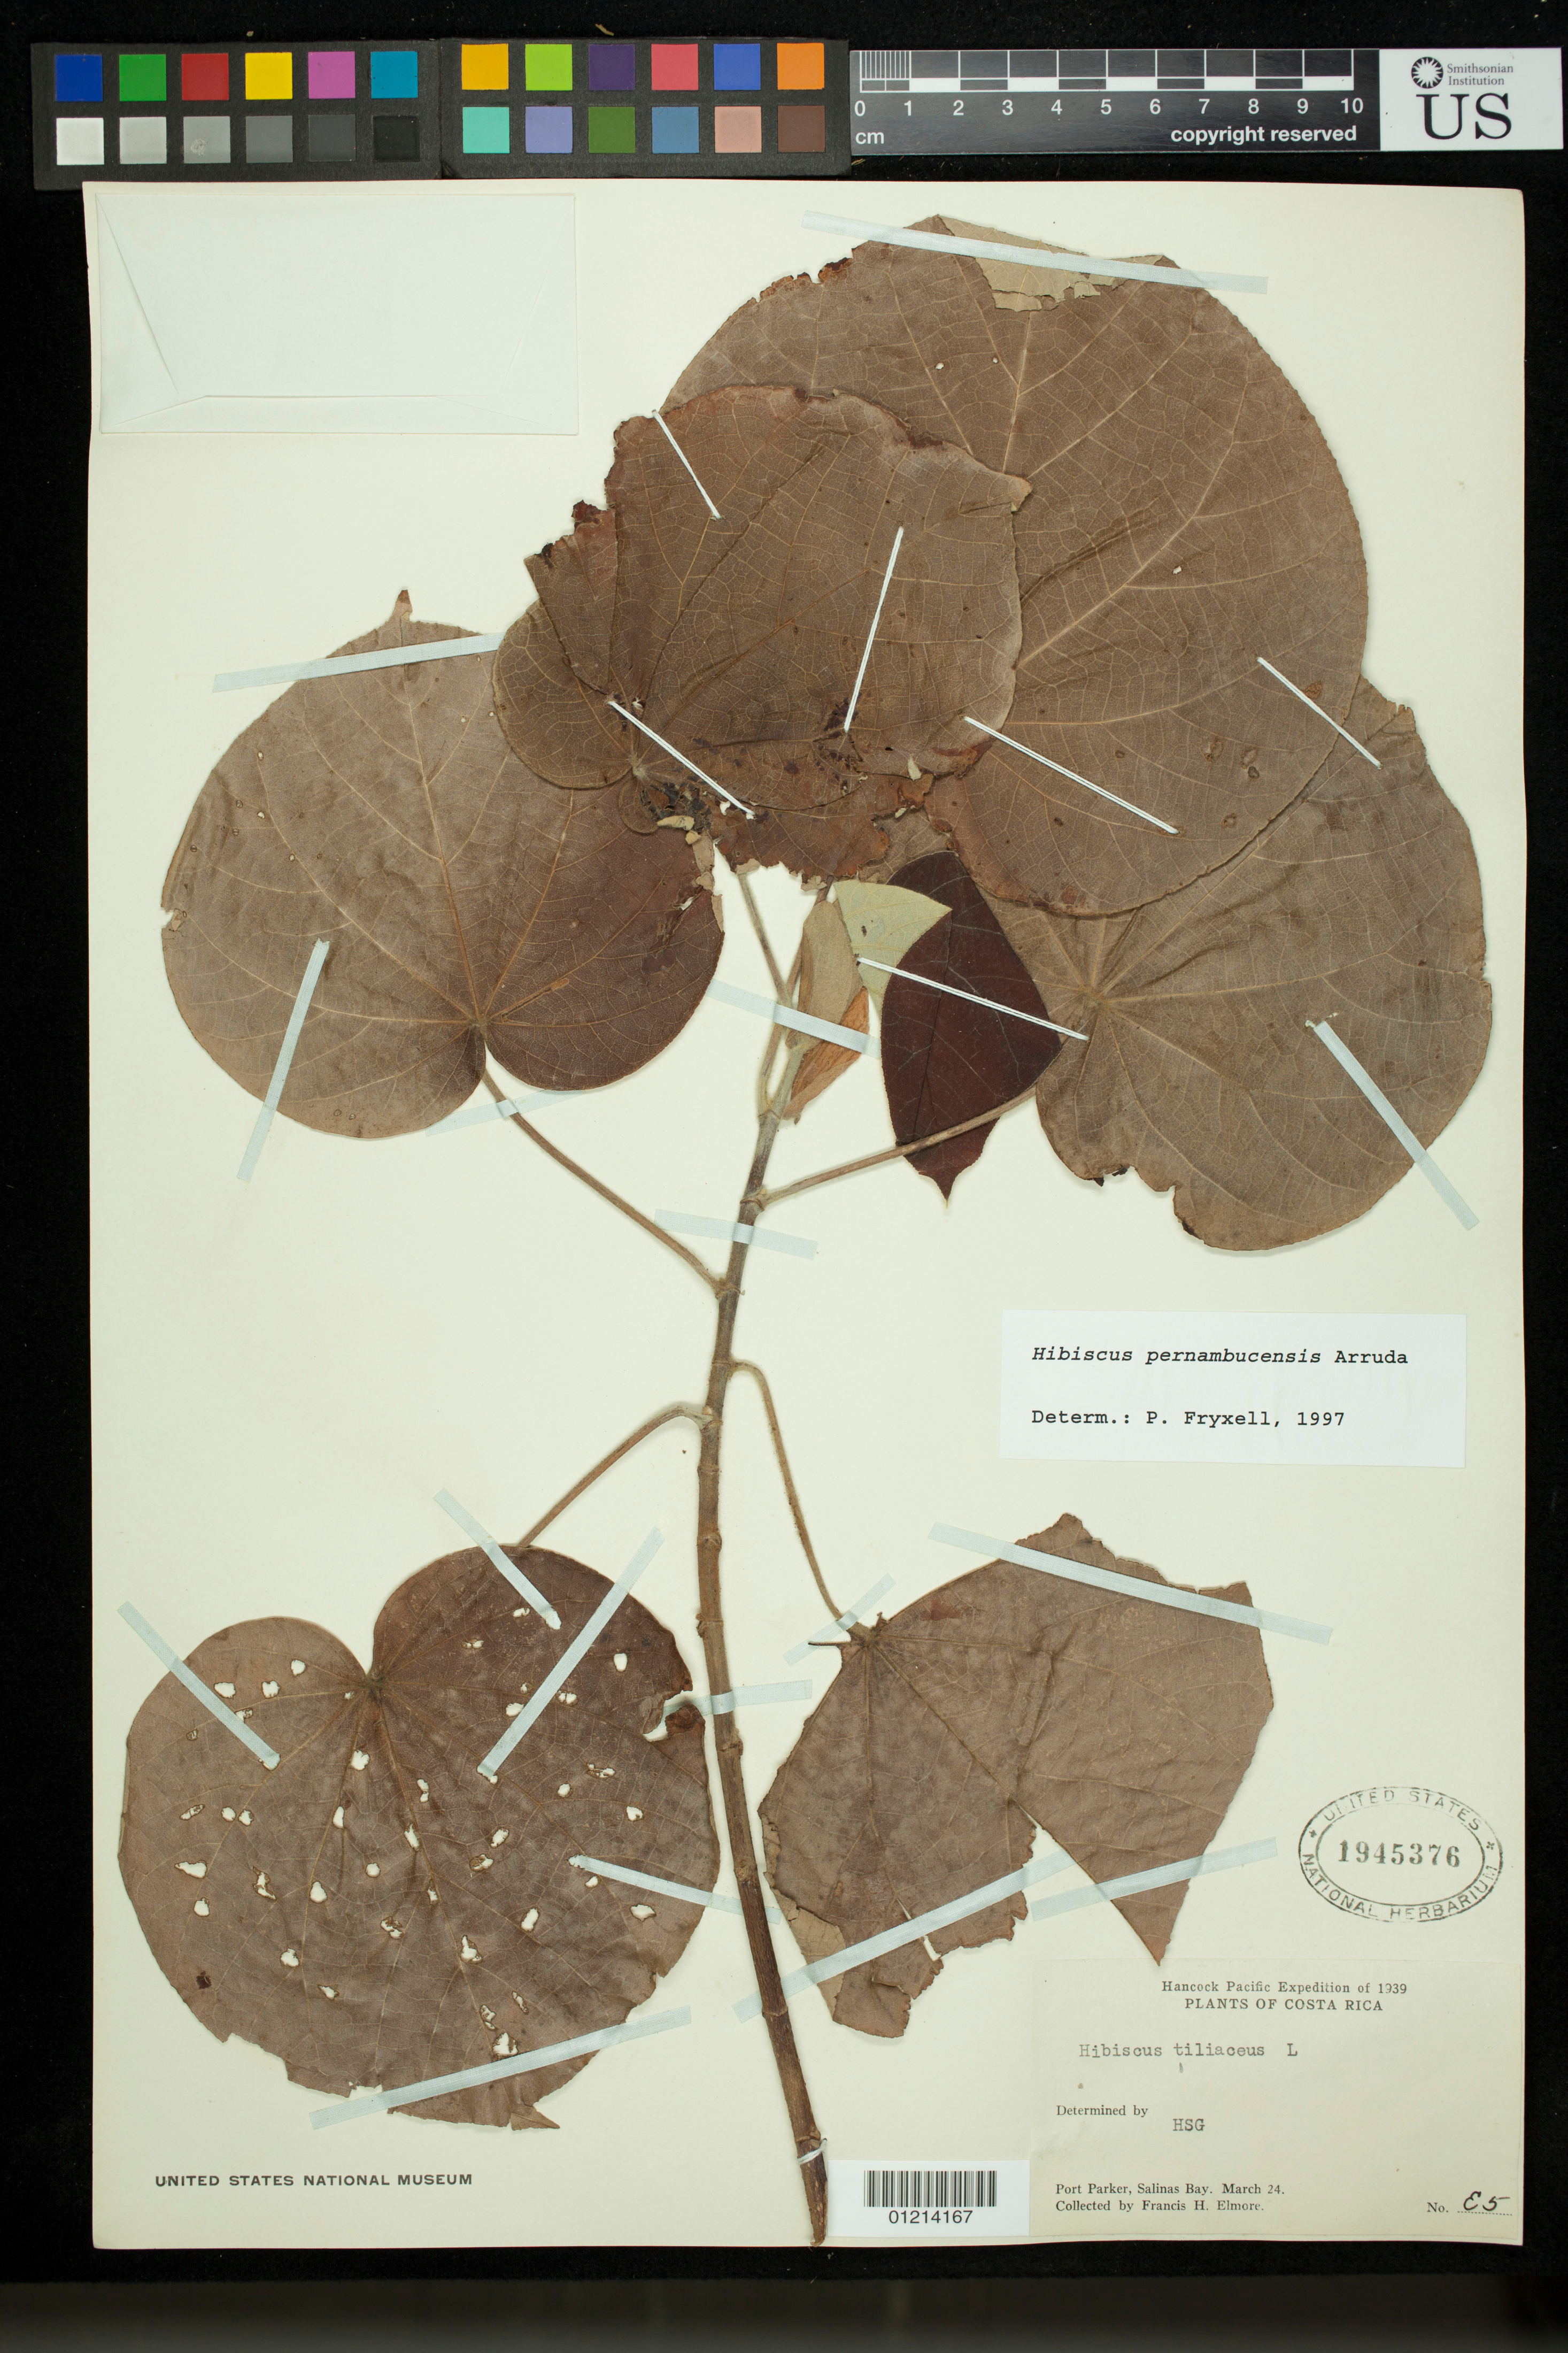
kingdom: Plantae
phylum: Tracheophyta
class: Magnoliopsida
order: Malvales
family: Malvaceae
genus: Talipariti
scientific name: Talipariti tiliaceum var. tiliaceum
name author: (L.) Fryxell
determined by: Dorr, Laurence J., Curator (BOT), Smithsonian Institution - National Museum of Natural History (UNITED STATES)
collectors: F. H. Elmore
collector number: E5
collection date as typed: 24 Mar 1939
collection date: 1939-03-24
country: Costa Rica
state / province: Guanacaste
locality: Port Parker, Salinas Bay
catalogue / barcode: US 1945376